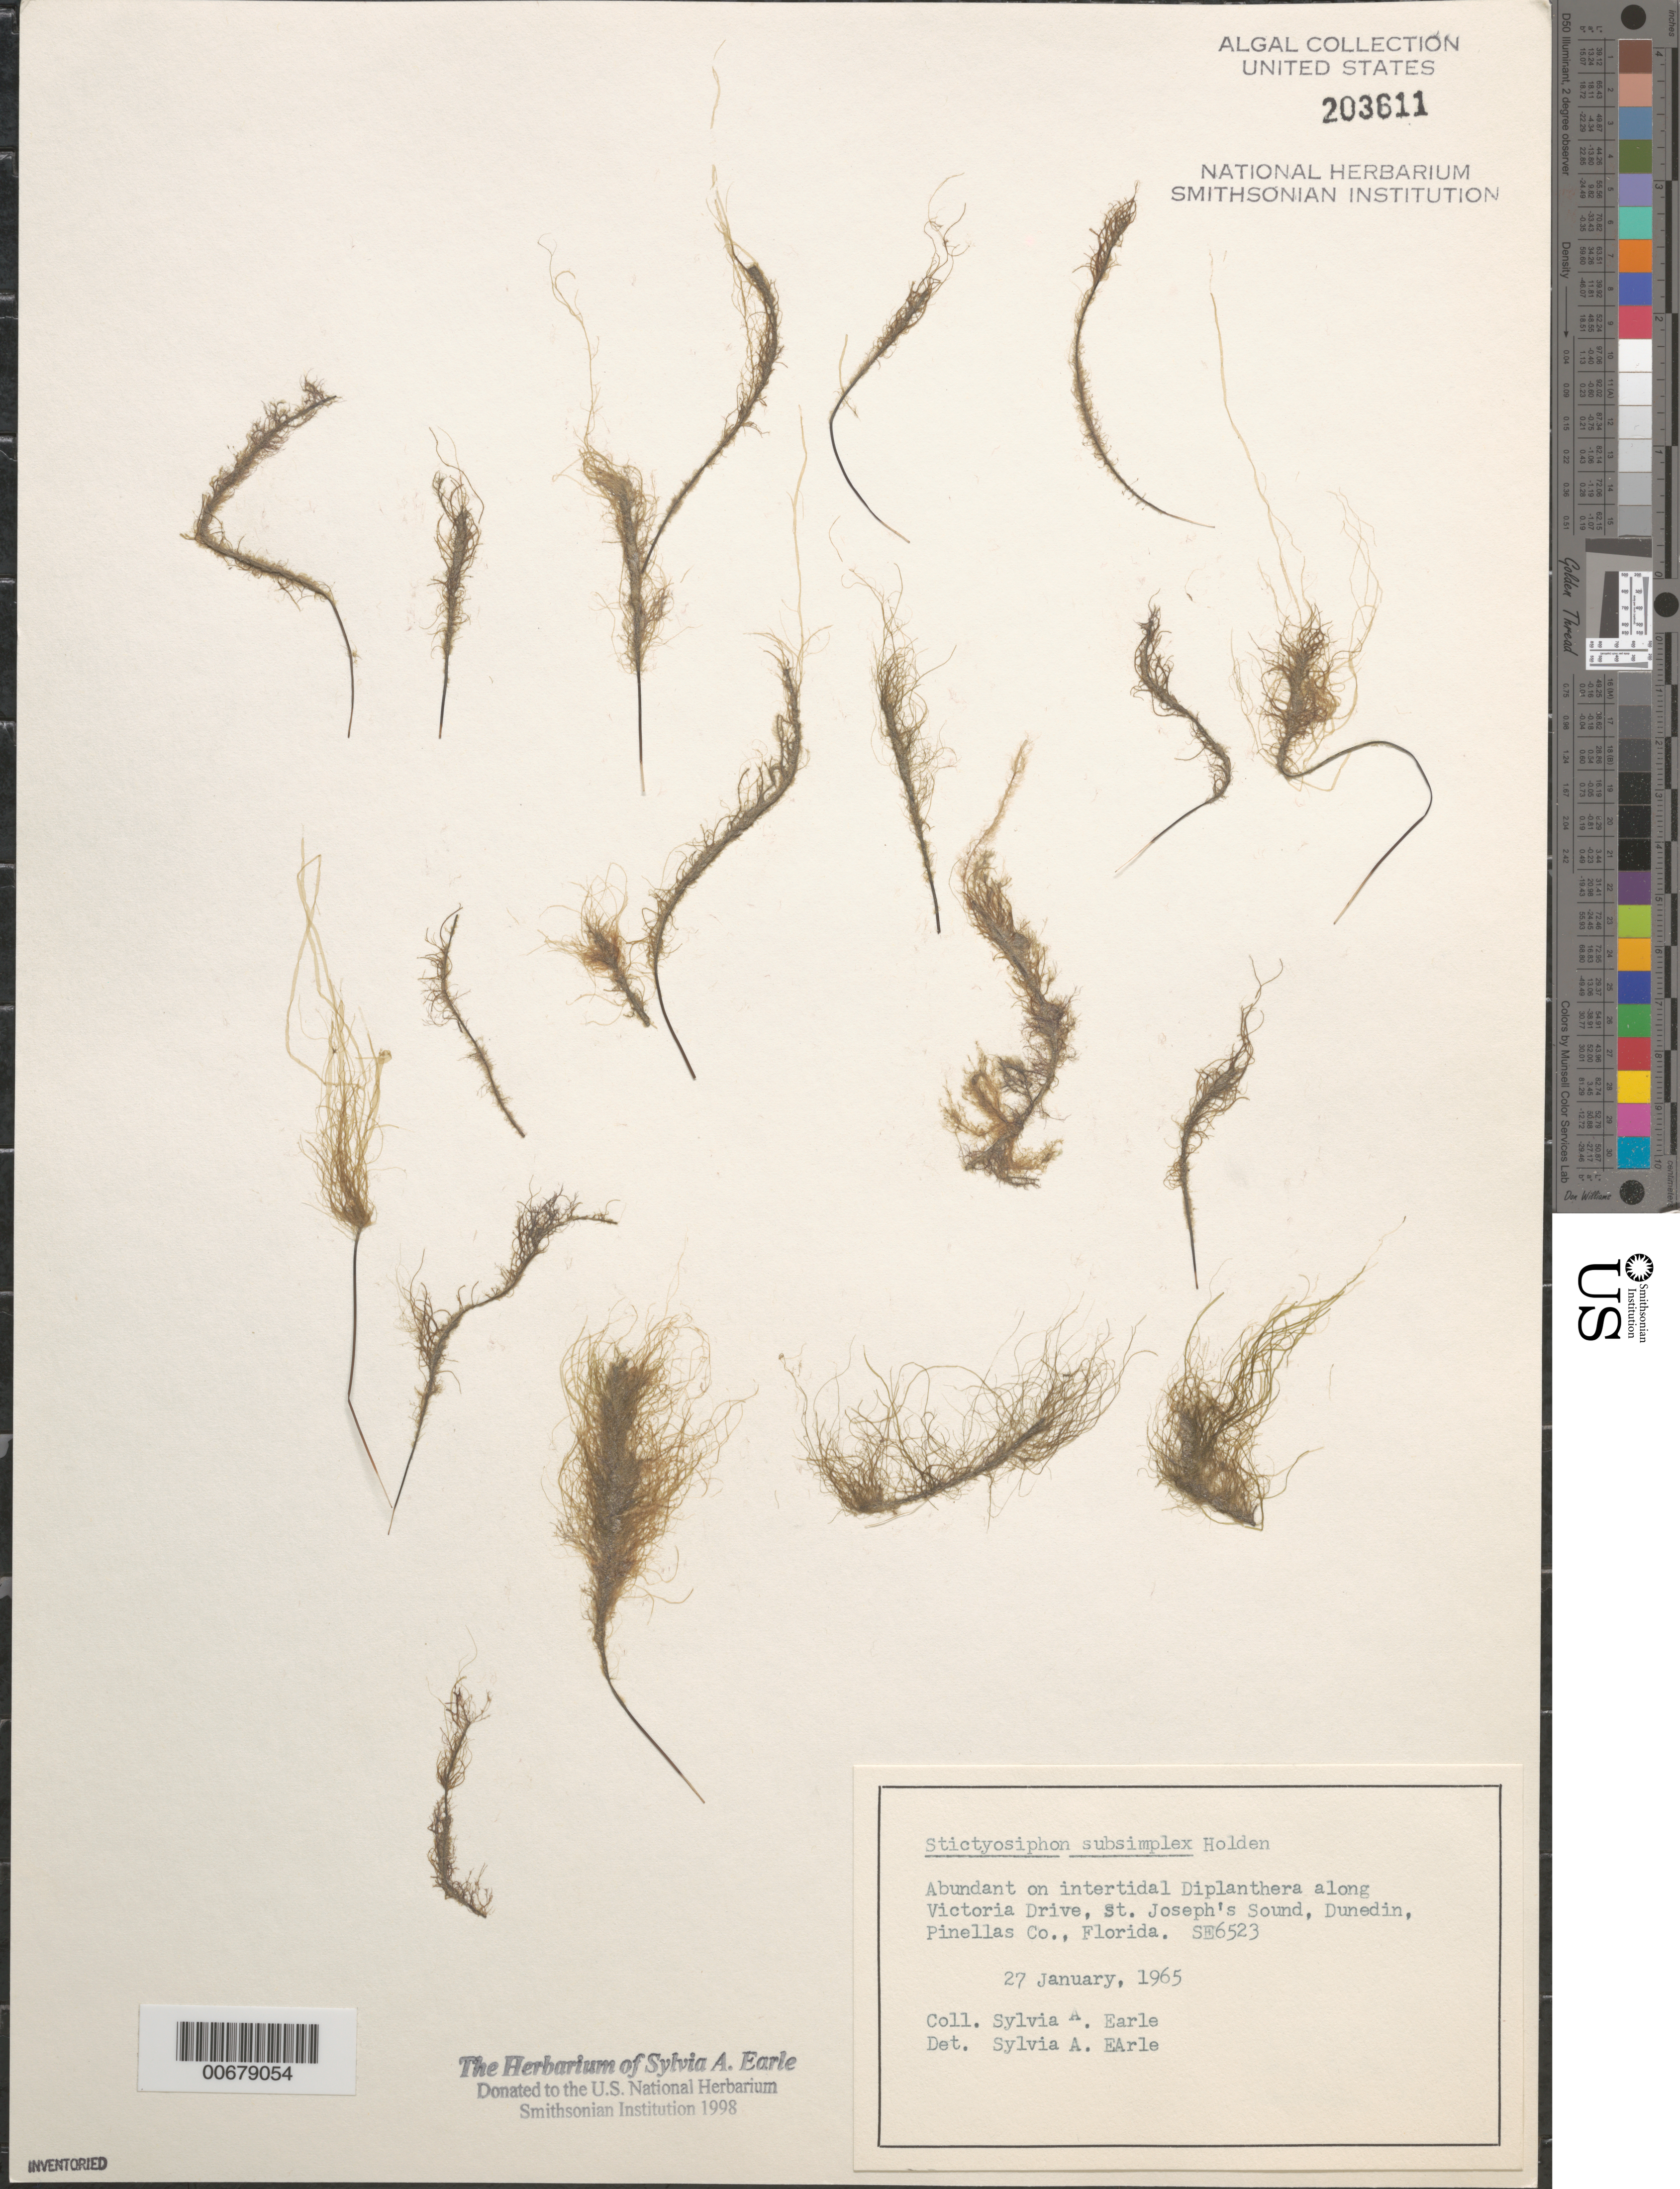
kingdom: Chromista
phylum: Ochrophyta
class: Phaeophyceae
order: Ectocarpales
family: Chordariaceae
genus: Stictyosiphon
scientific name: Stictyosiphon subsimplex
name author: I. Holden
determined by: Earle, S. A.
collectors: S. A. Earle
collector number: SE 6523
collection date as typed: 27 Jan 1965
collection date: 1965-01-27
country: United States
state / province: Florida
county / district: Pinellas County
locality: Dunedin, along Victoria Drive, St. Joseph's Sound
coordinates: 28 1'N, 82 47.5'W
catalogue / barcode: US 203611